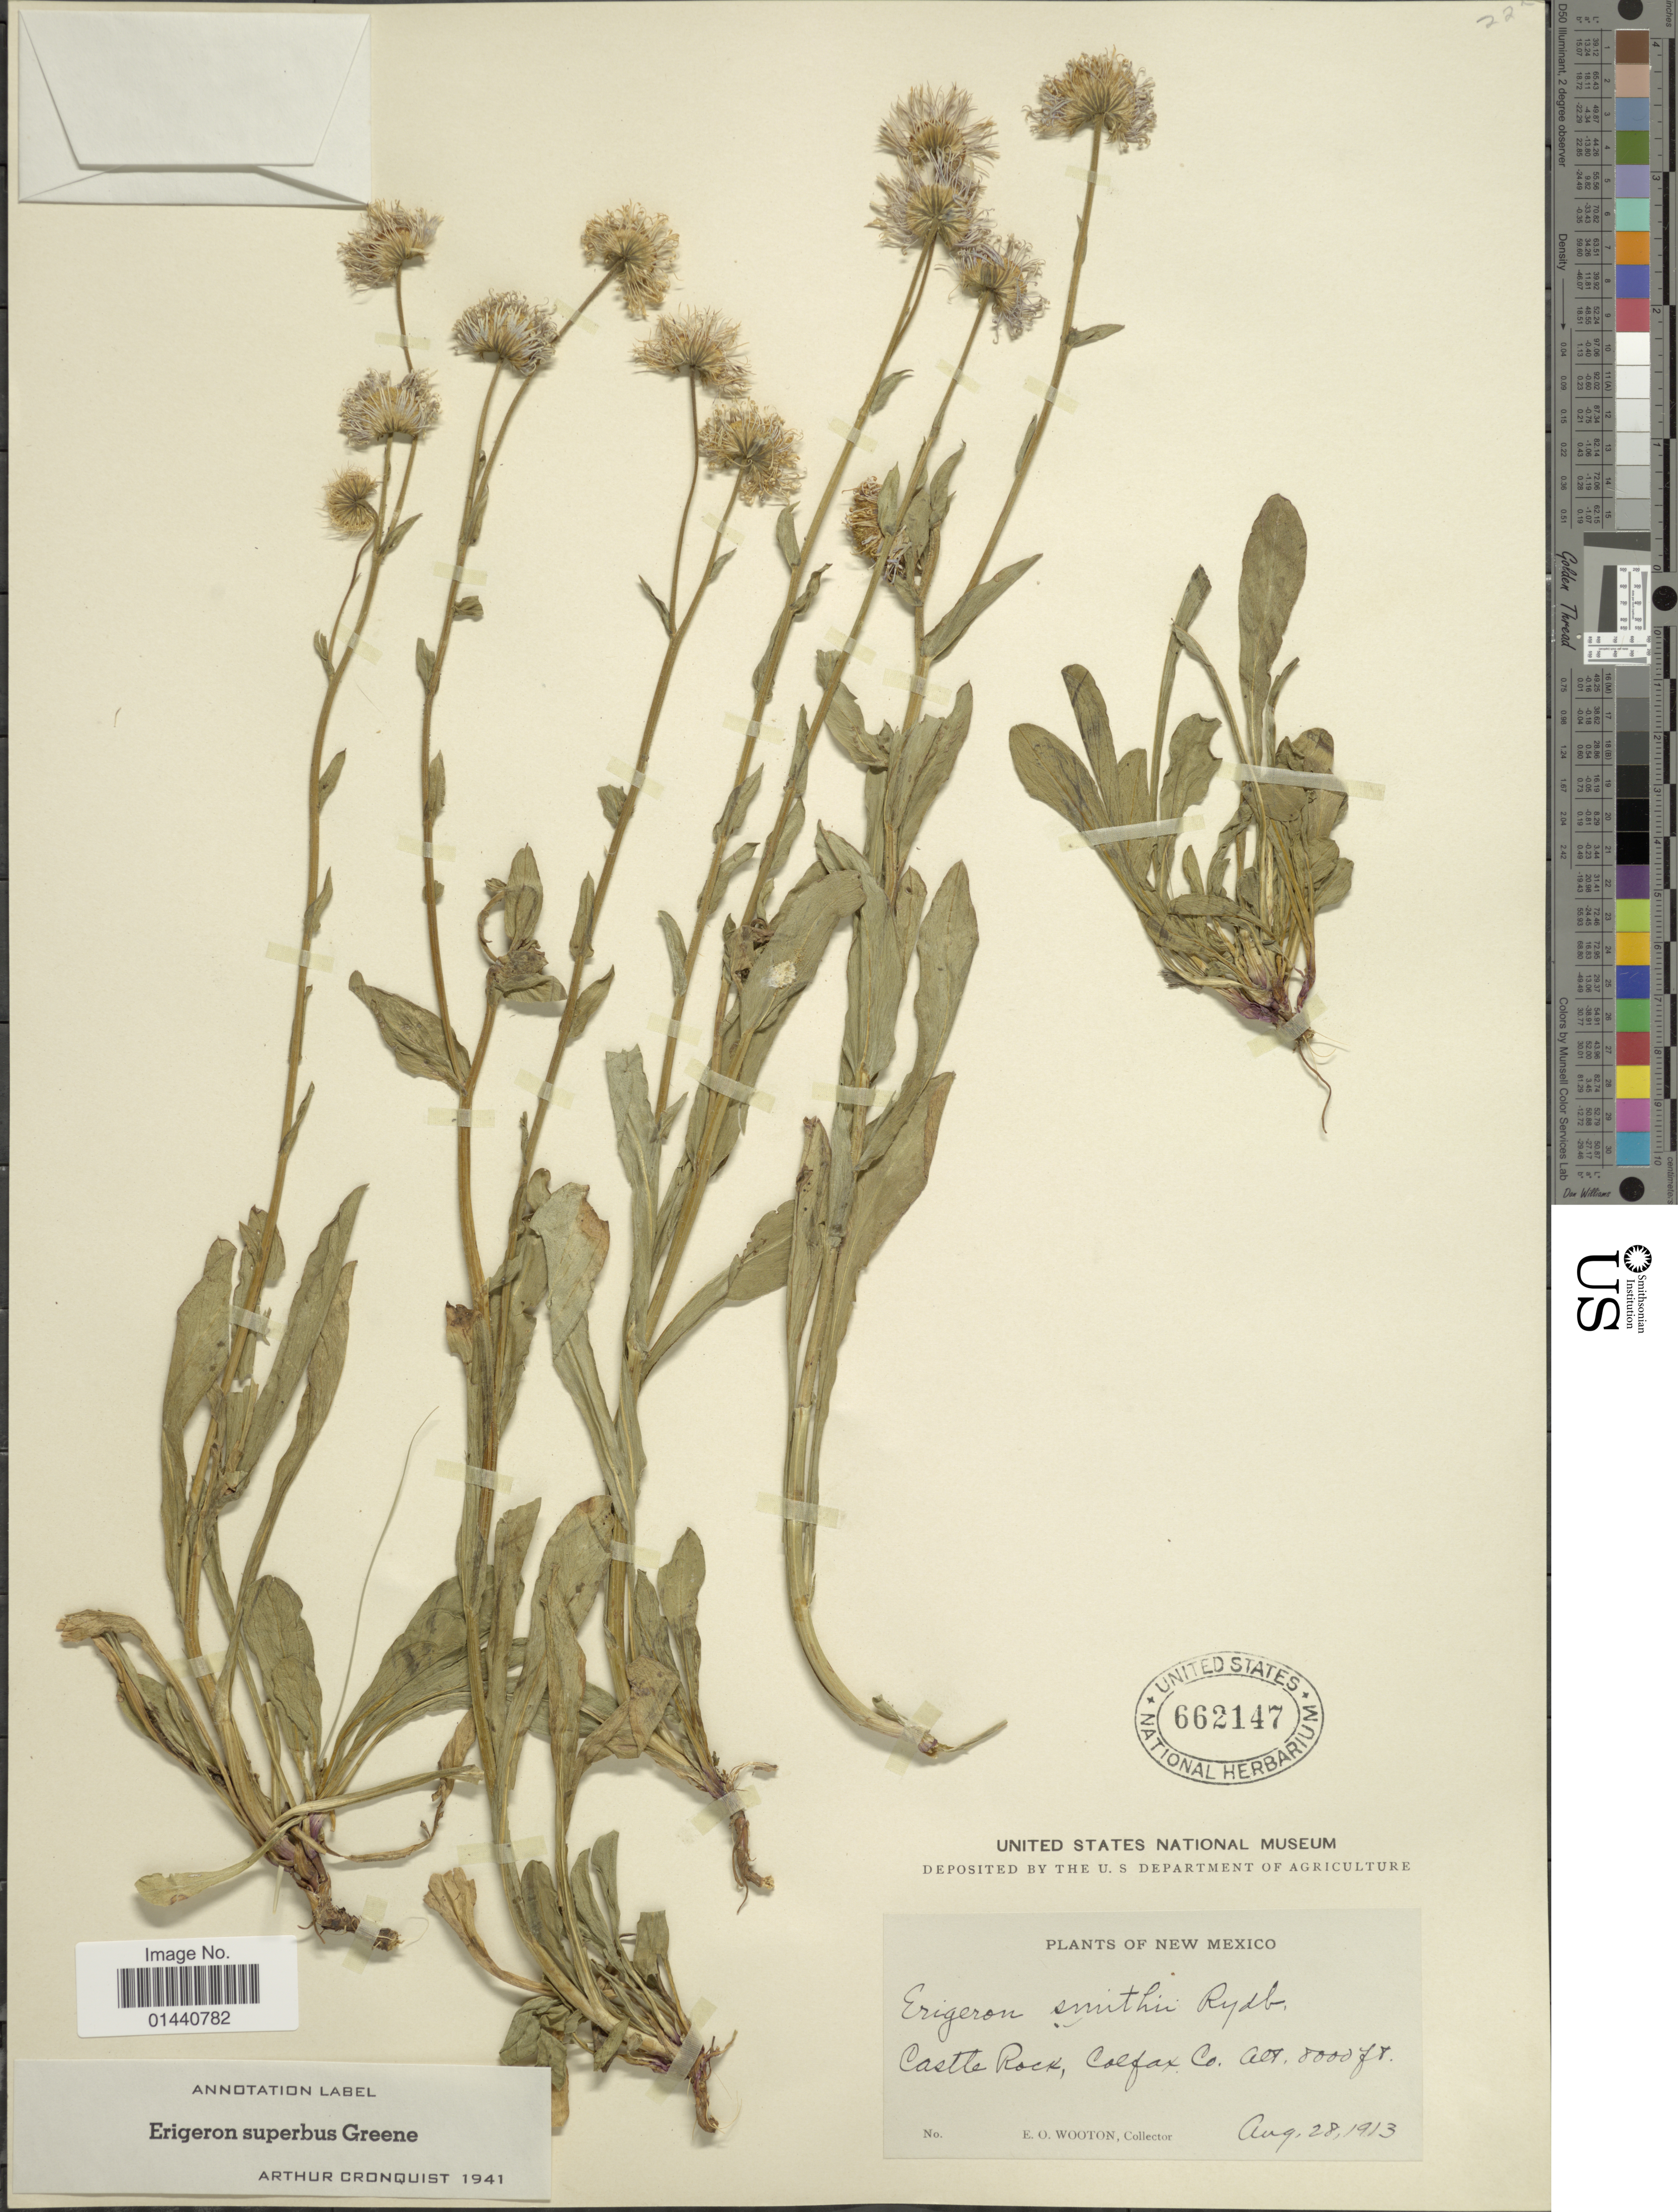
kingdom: Plantae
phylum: Tracheophyta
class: Magnoliopsida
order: Asterales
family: Asteraceae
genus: Erigeron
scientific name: Erigeron superbus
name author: Greene ex Rydb.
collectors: E. O. Wooton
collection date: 1913-08-28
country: United States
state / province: New Mexico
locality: Castle Rock, Calfax Co.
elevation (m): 2438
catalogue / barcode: US 662147